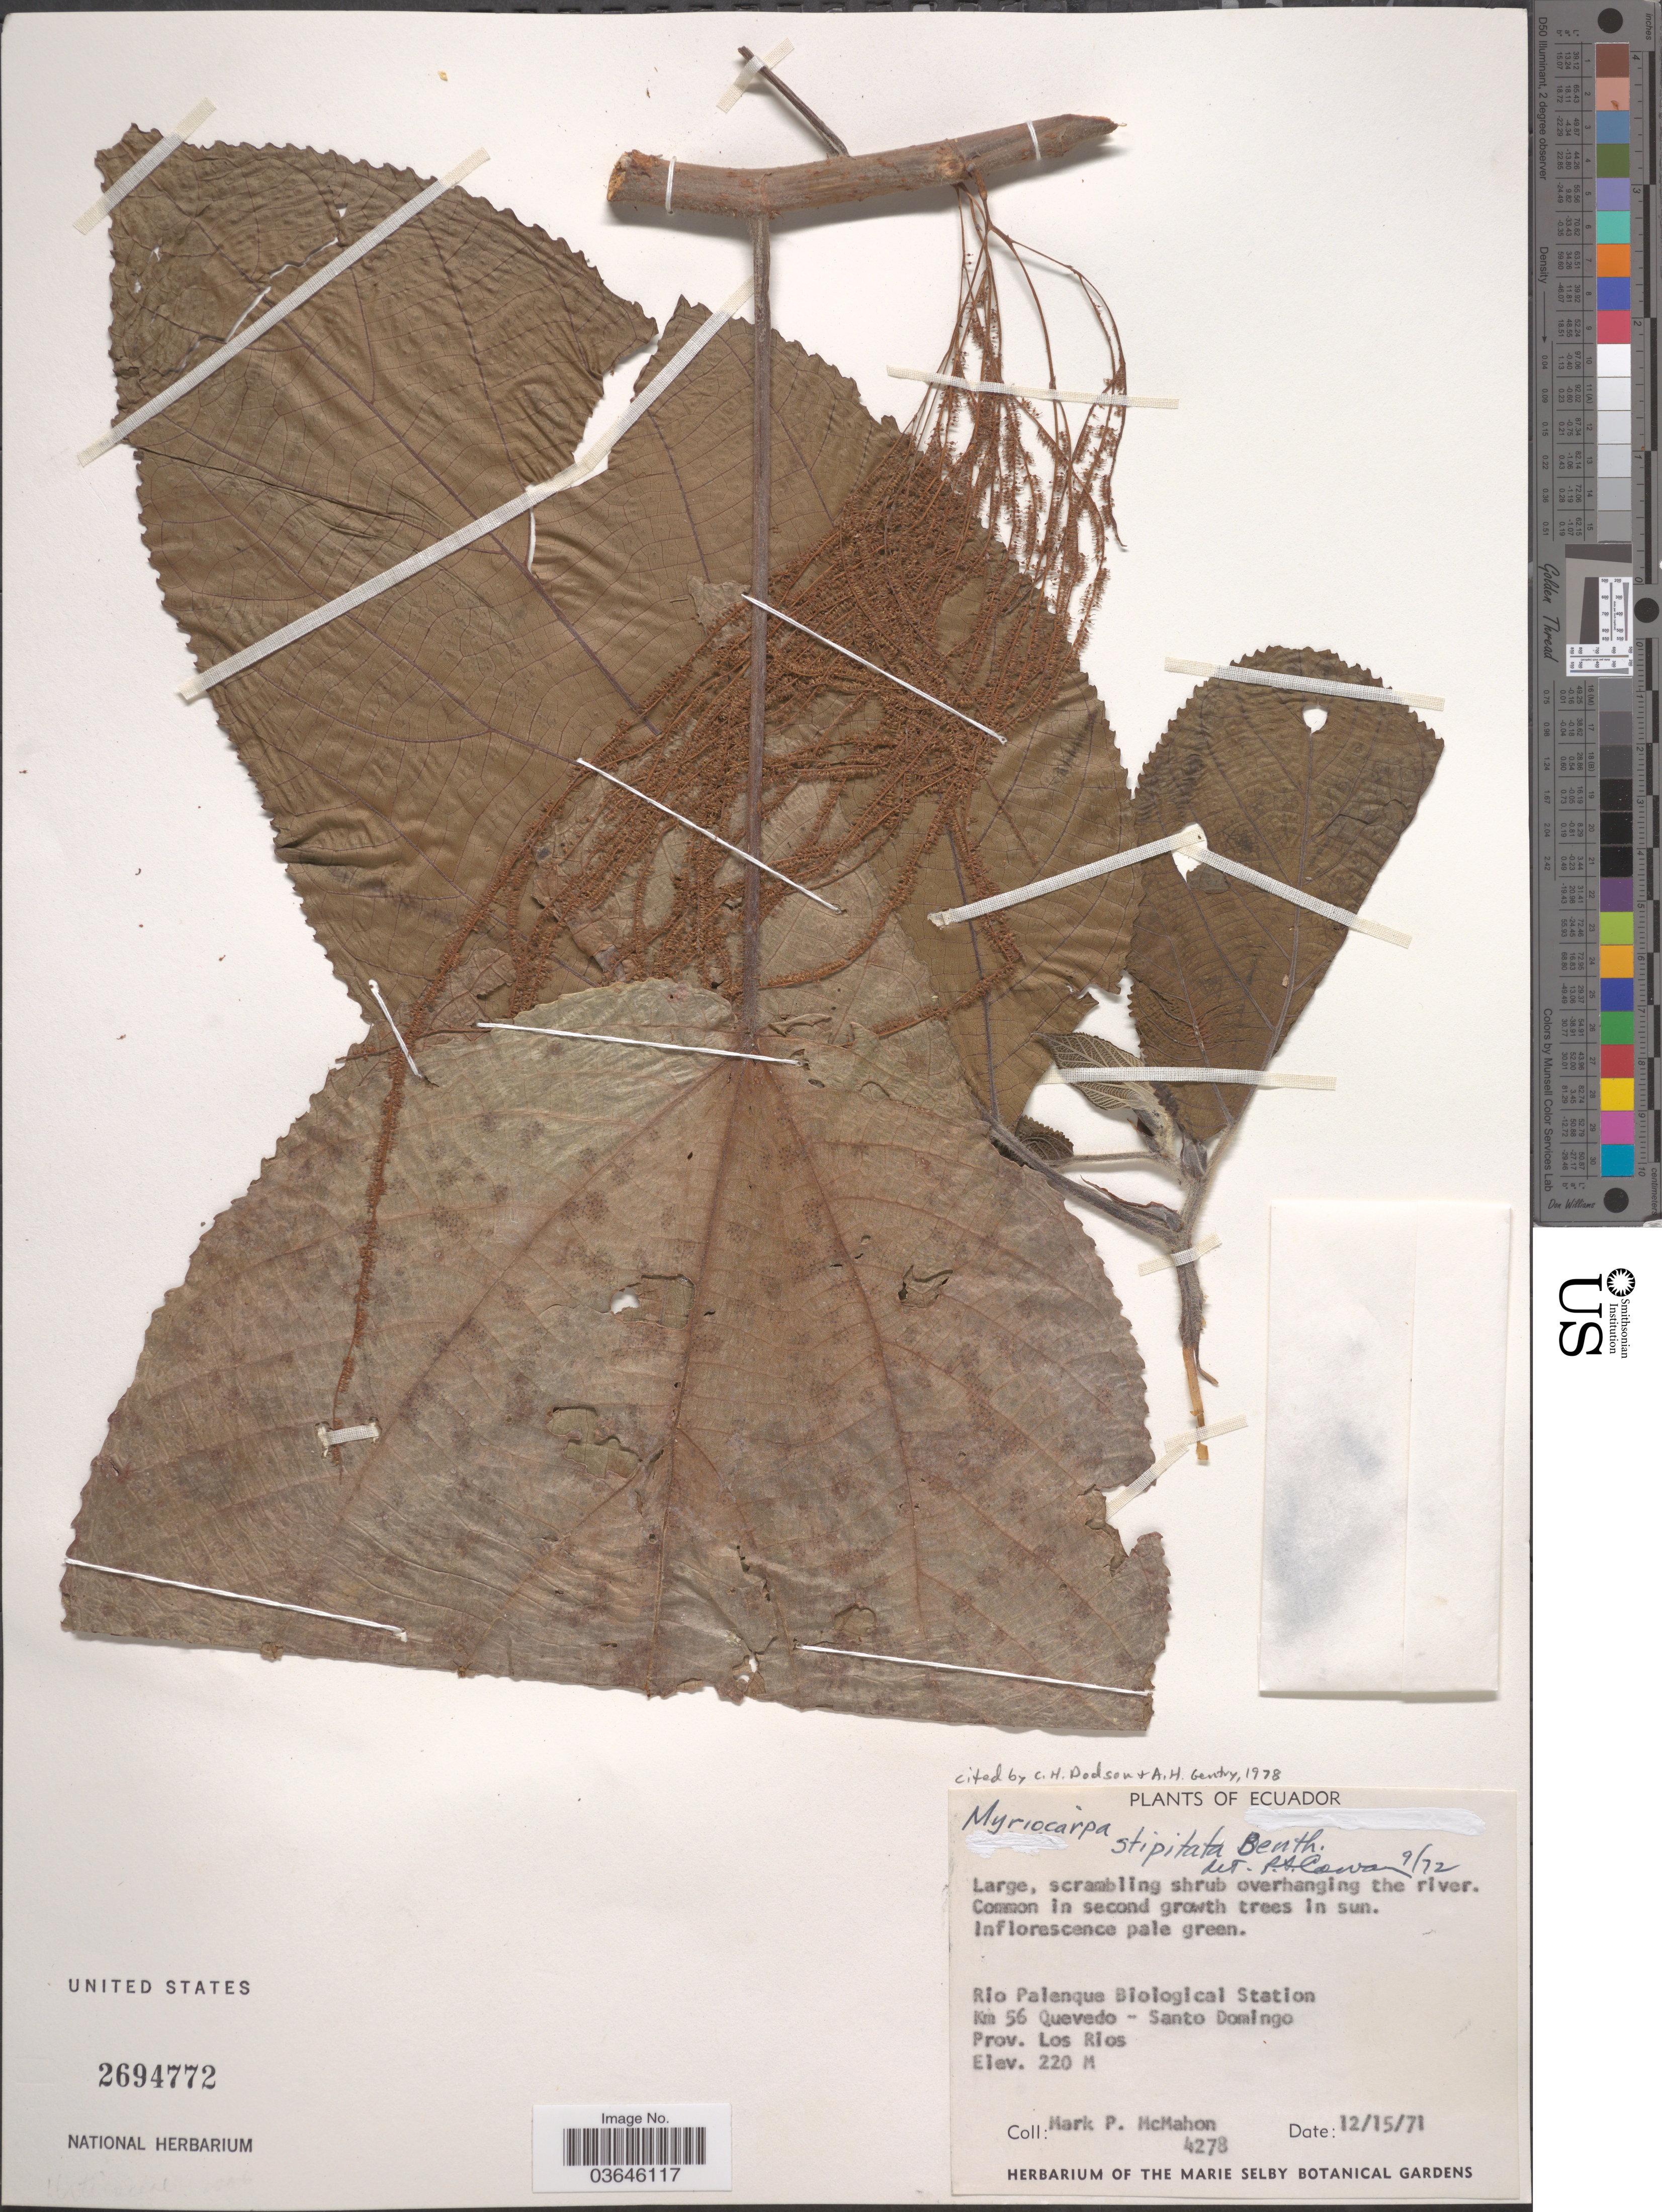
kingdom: Plantae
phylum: Tracheophyta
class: Magnoliopsida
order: Rosales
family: Urticaceae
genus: Myriocarpa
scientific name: Myriocarpa stipitata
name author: Benth.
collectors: M. McMahon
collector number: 4278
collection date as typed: Transcribed d/m/y: 15/12/97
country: Ecuador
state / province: Los Ríos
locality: Rio Palenque Biological Station. Km 56 Quevedo - Santo Domingo.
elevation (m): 220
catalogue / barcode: US 2694772